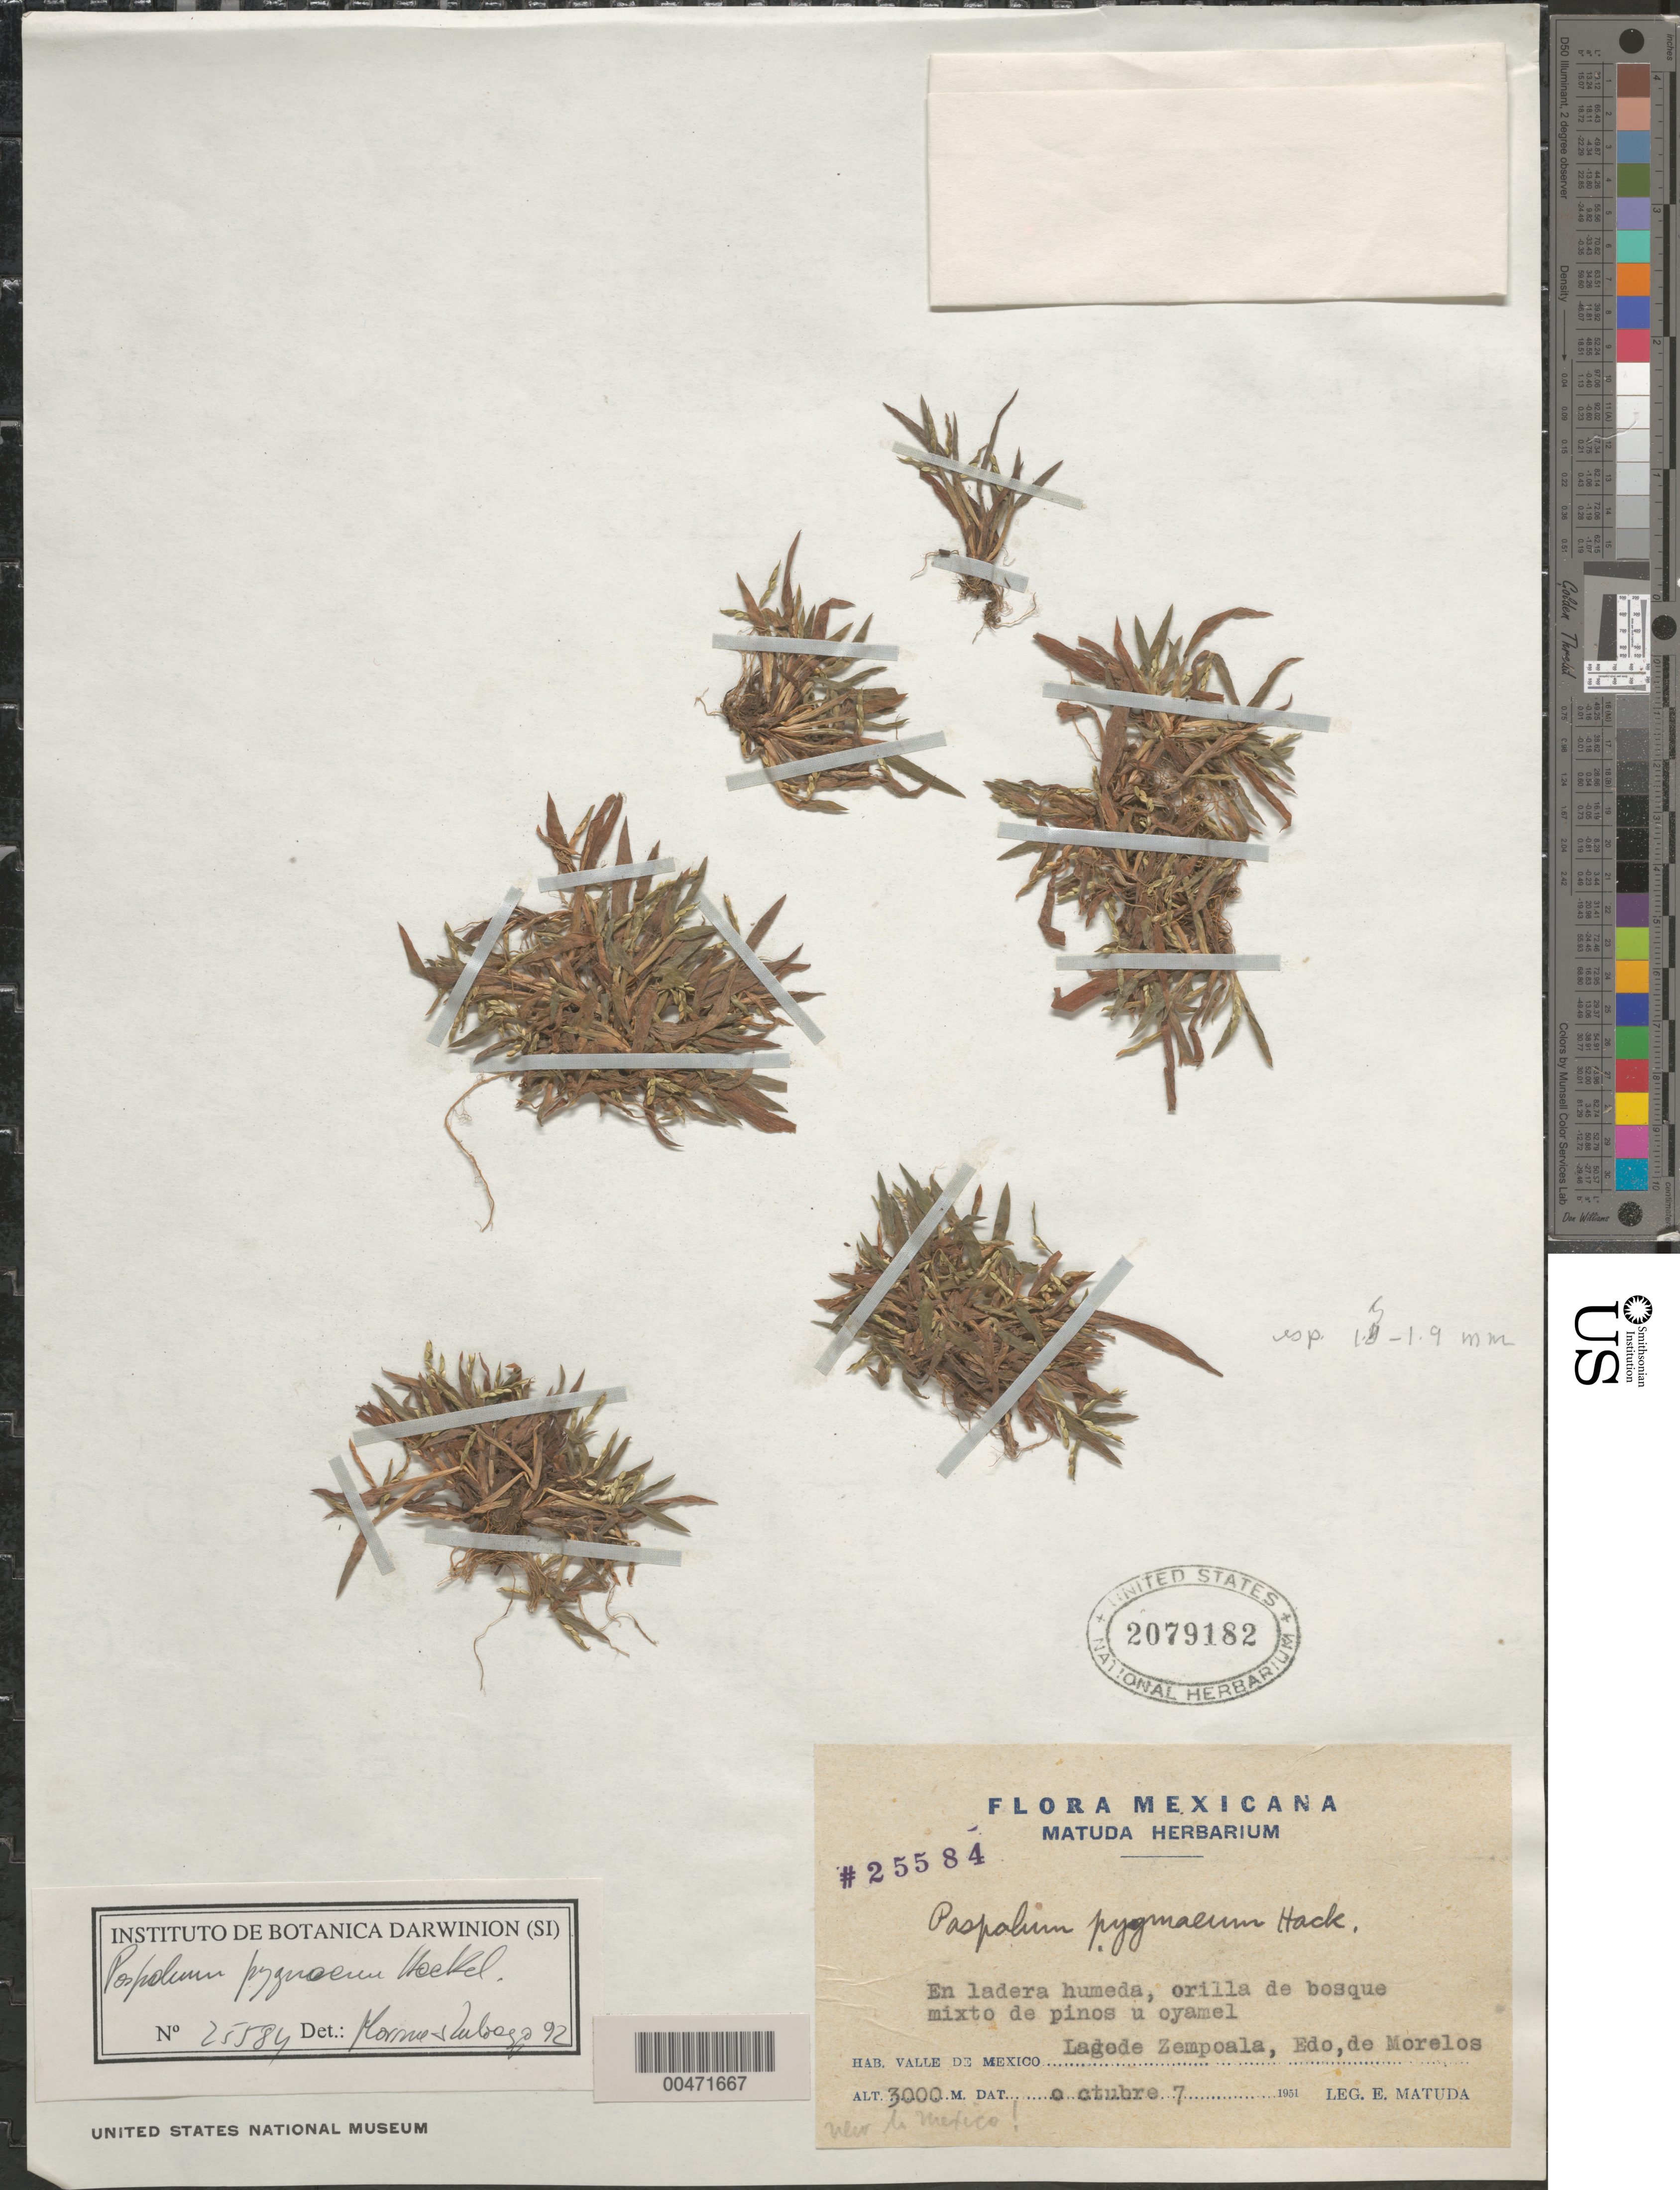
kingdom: Plantae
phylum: Tracheophyta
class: Liliopsida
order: Poales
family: Poaceae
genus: Paspalum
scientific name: Paspalum pygmaeum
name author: Hack.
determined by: Zuloaga, F. O.; Horime, --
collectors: E. Matuda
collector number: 25584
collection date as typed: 7 Oct 1951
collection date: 1951-10-07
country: Mexico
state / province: Morelos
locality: Valle de Mexico, Lagede Zempoala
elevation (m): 3000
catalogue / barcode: US 2079182